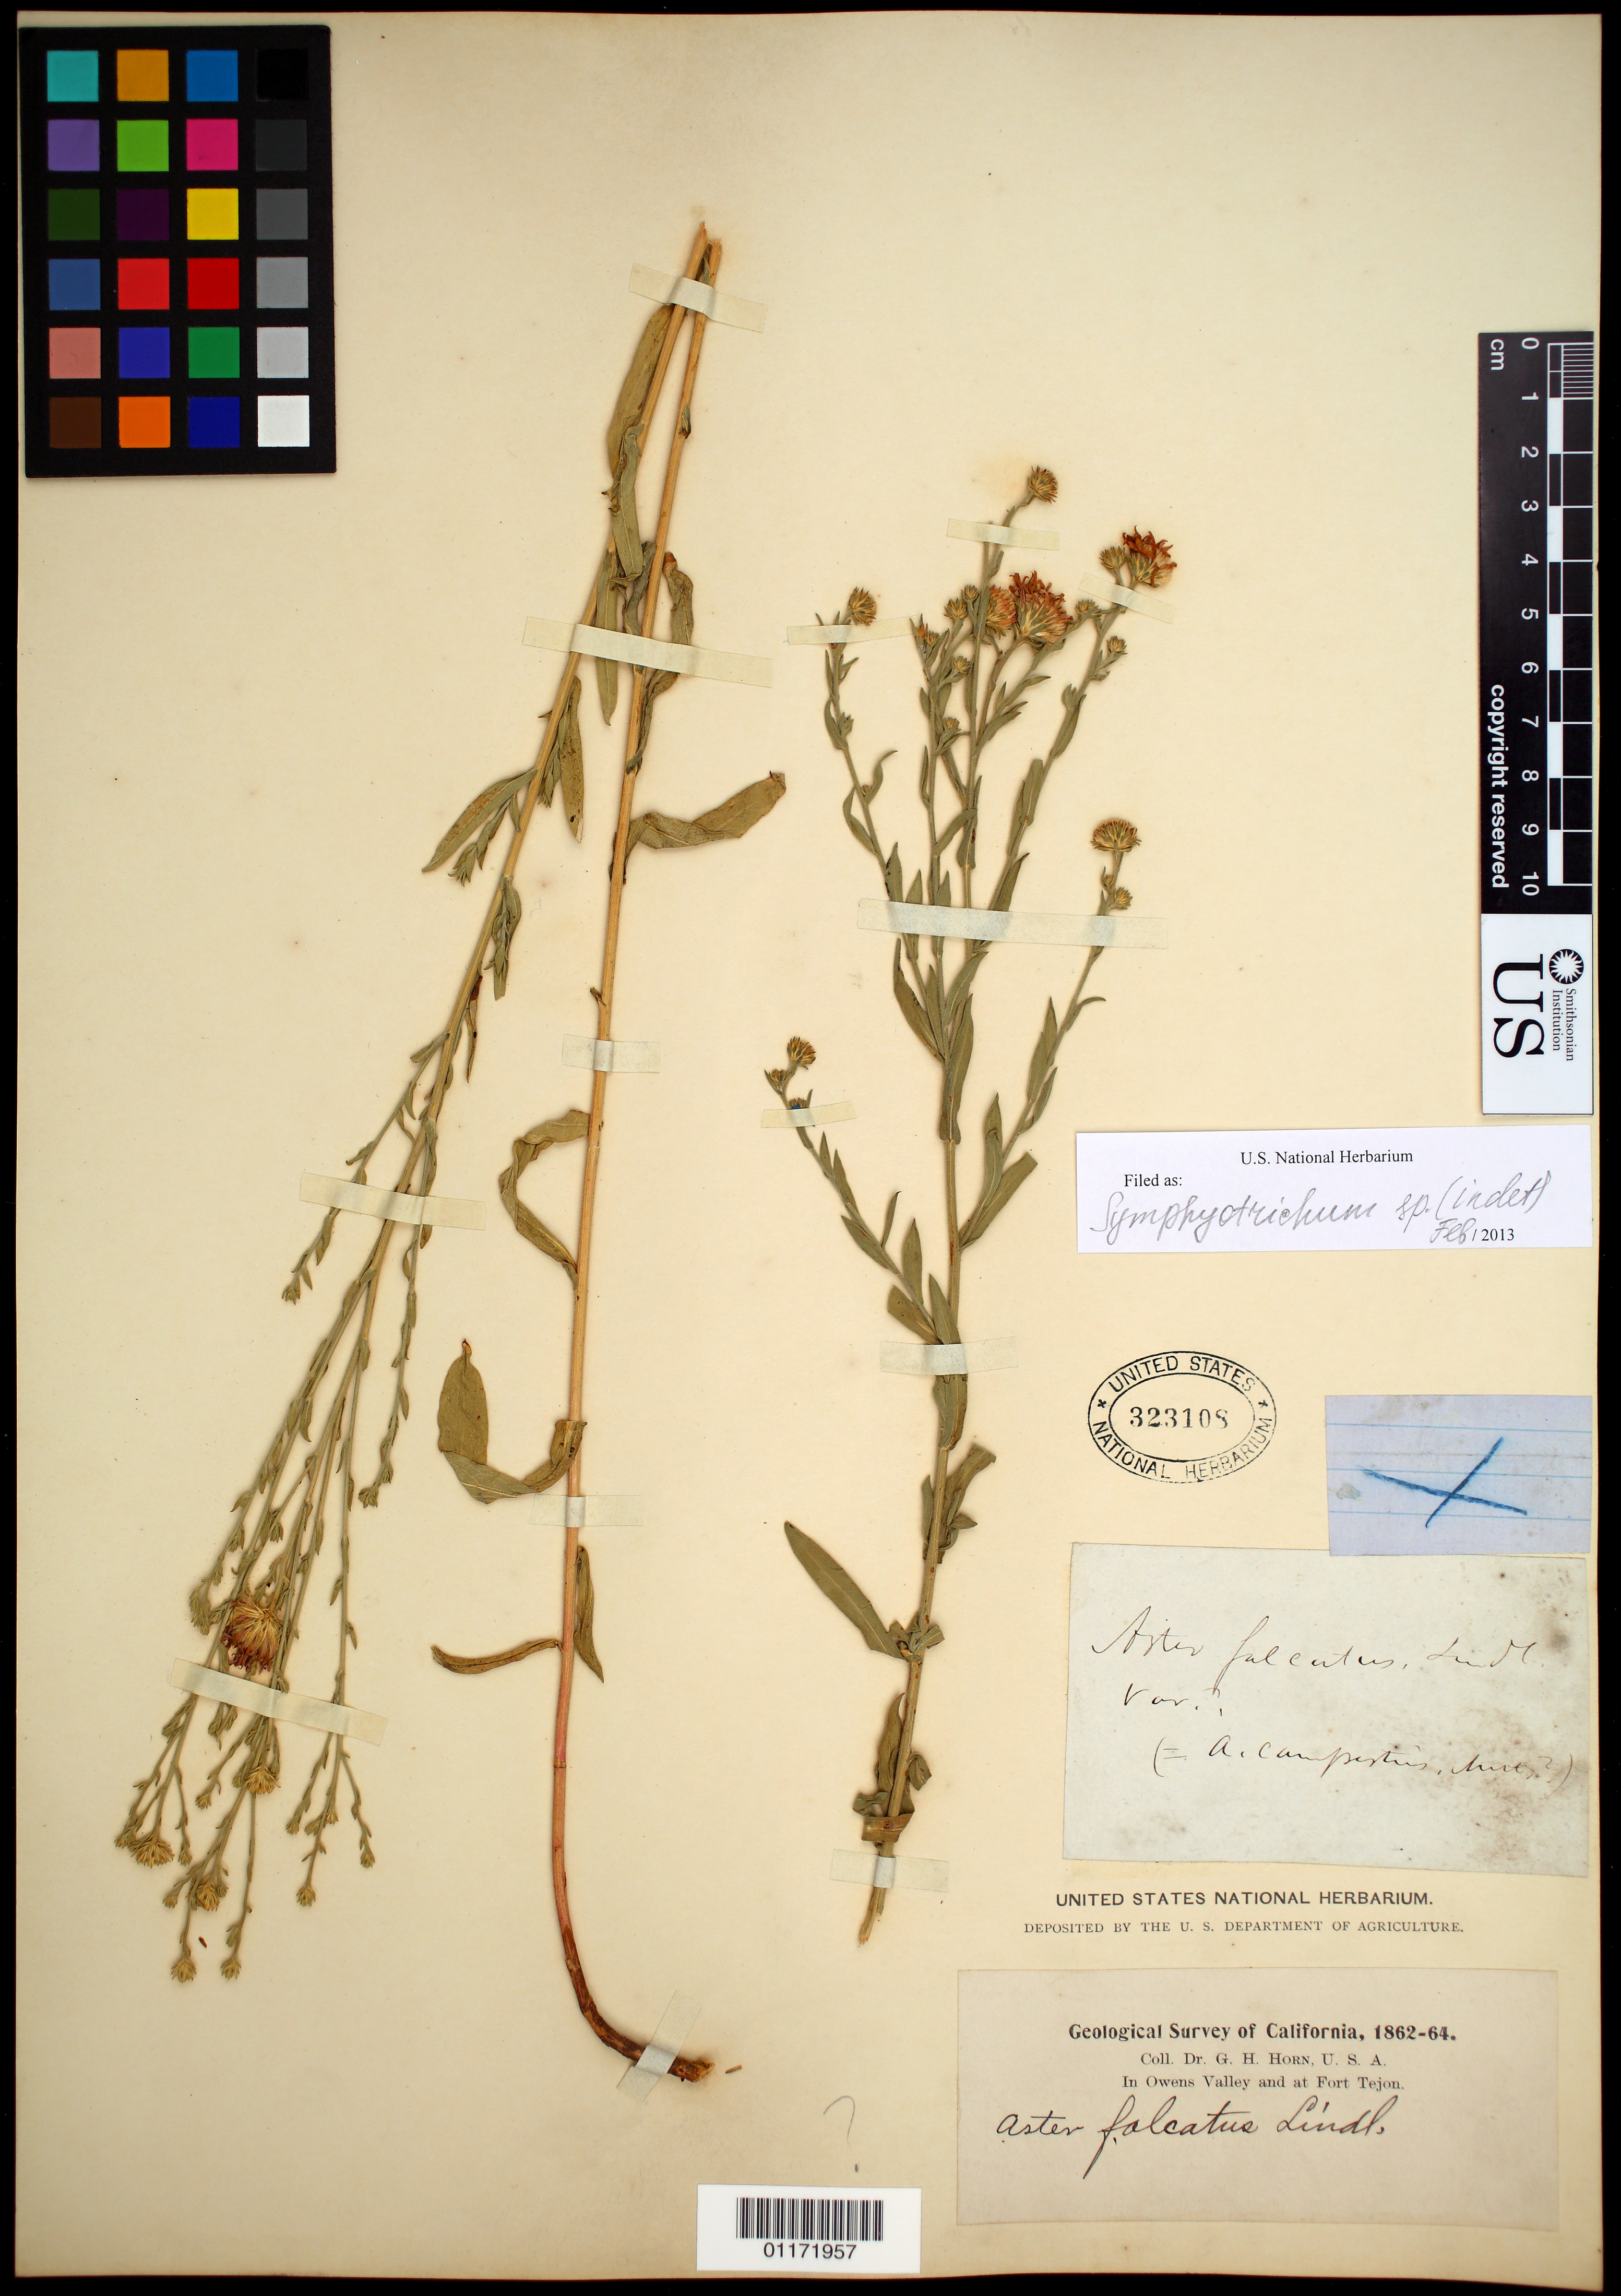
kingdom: Plantae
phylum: Tracheophyta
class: Magnoliopsida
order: Asterales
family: Asteraceae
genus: Symphyotrichum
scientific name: Symphyotrichum sp.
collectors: G. Horn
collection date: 1862/1864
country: United States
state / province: California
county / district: Kern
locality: in Owens Valley and at fort Tejon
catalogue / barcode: US 323108